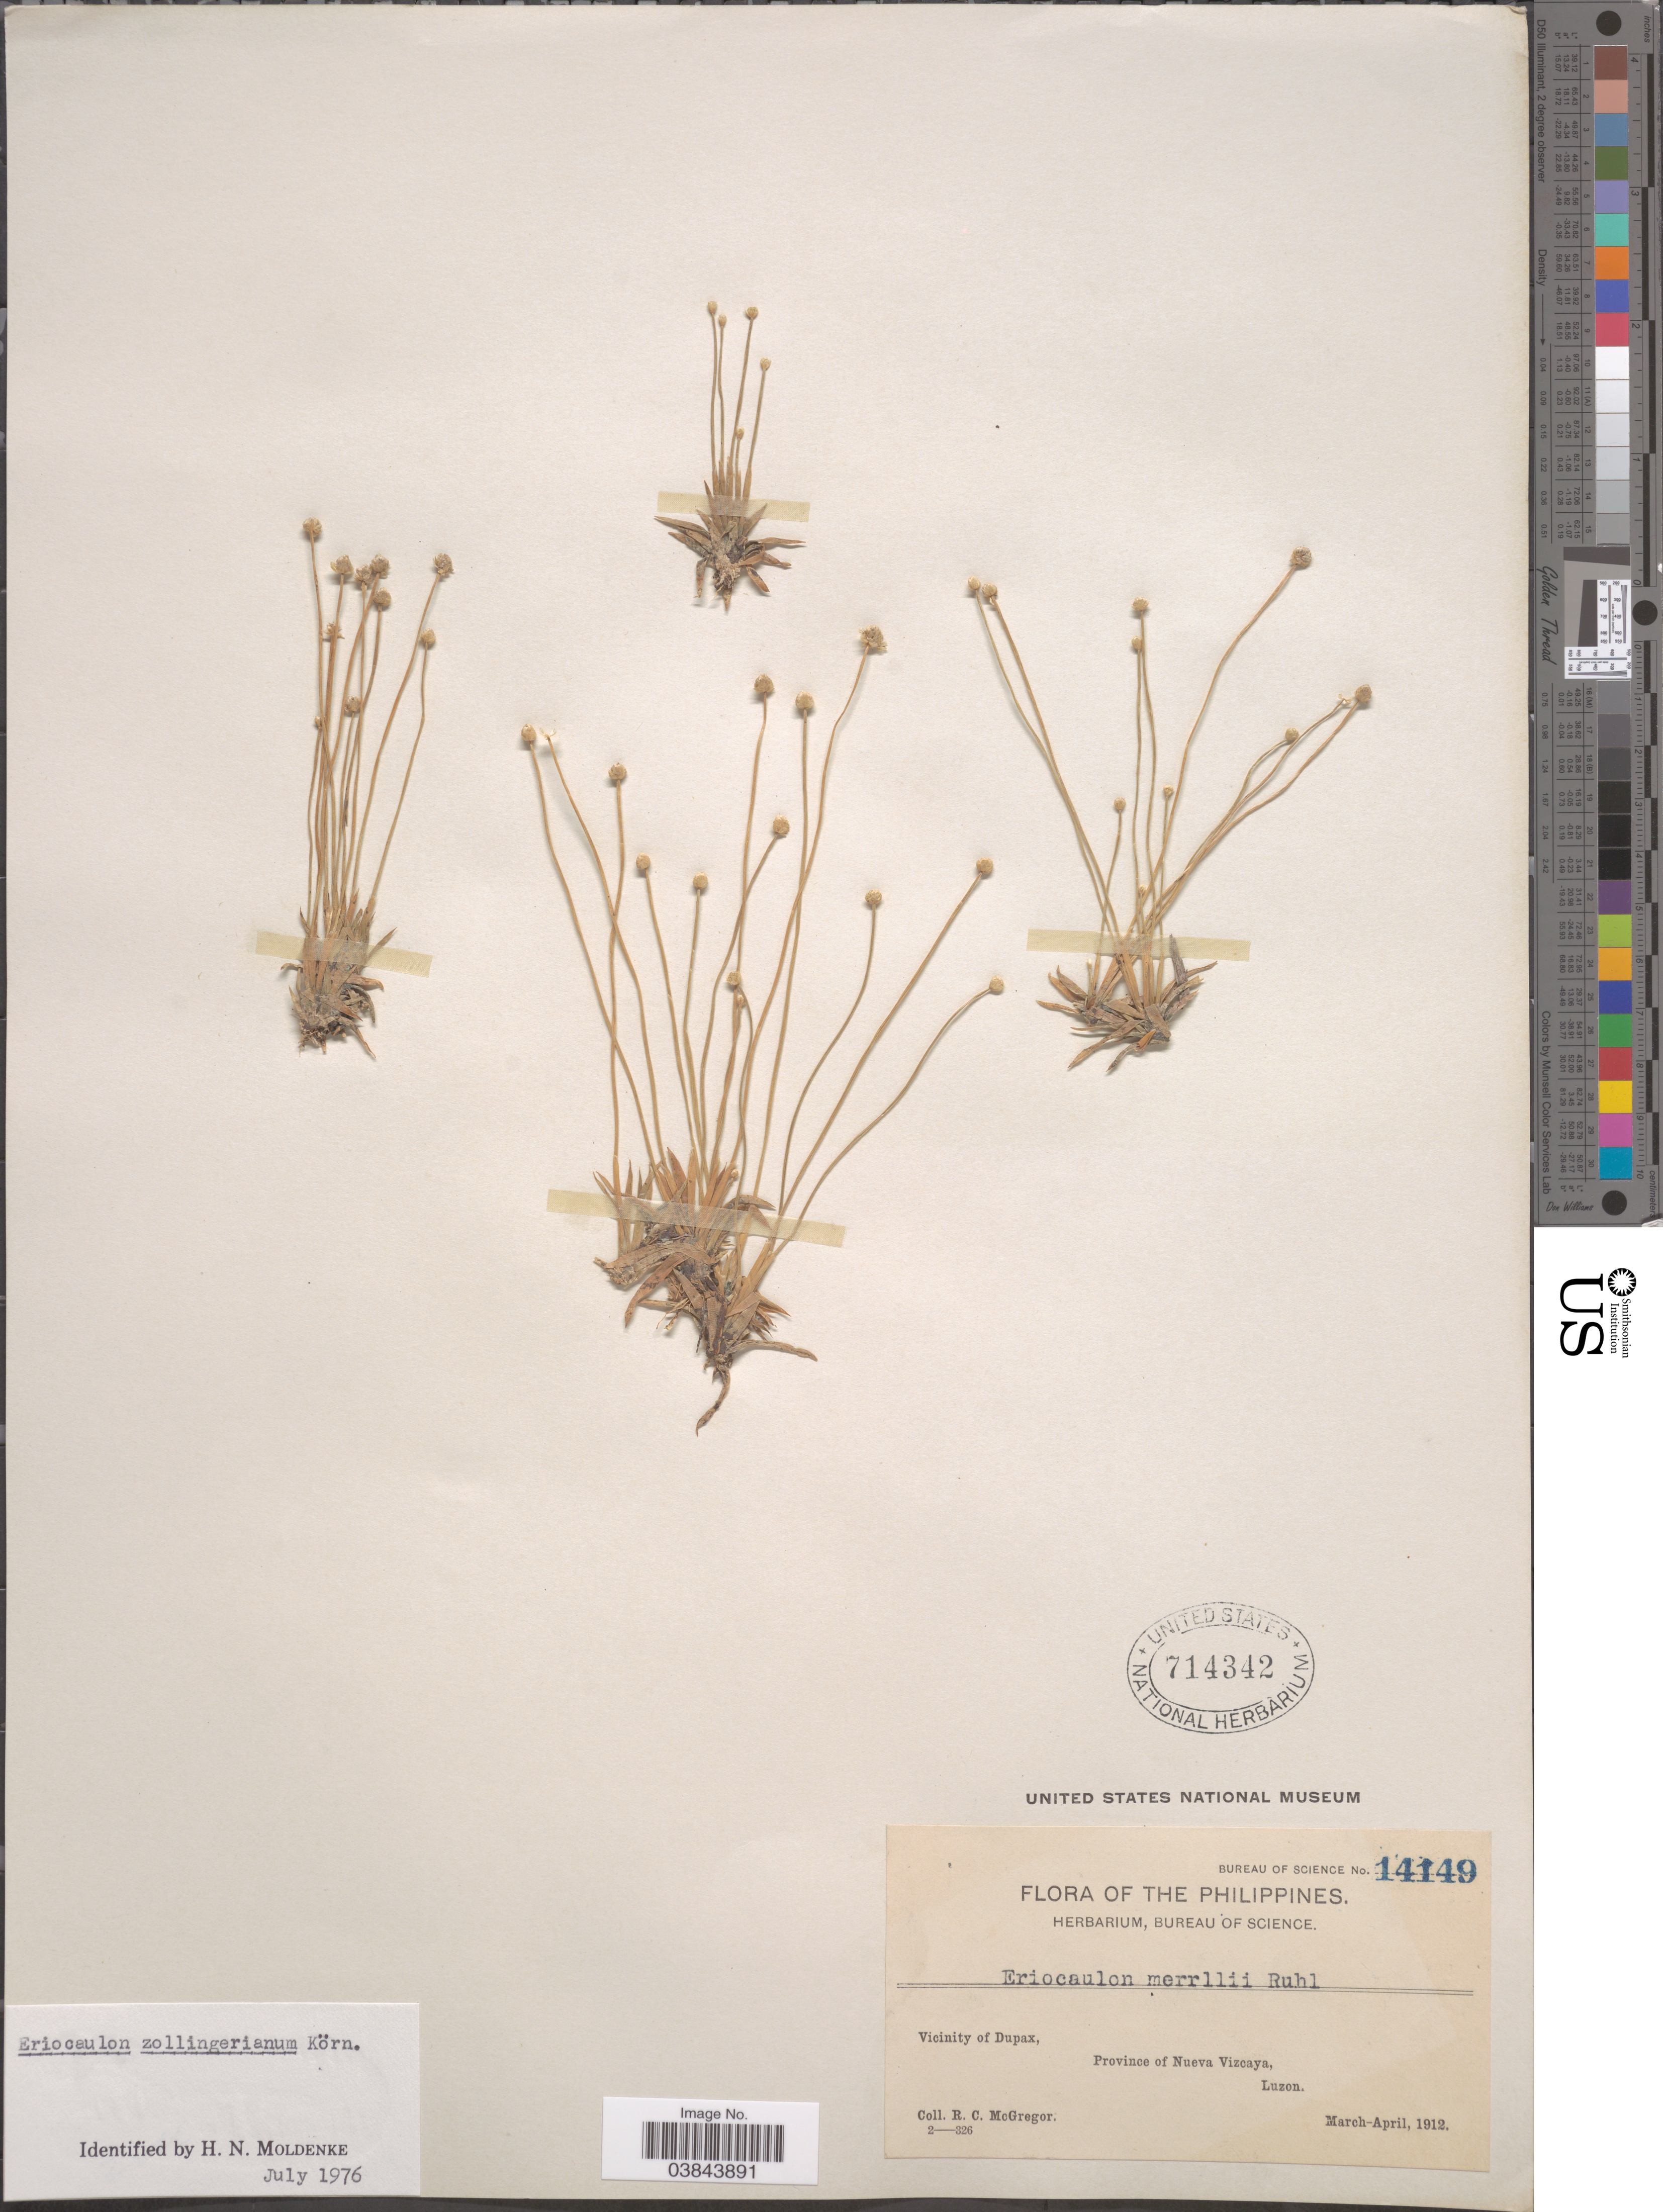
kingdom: Plantae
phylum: Tracheophyta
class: Liliopsida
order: Poales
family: Eriocaulaceae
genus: Eriocaulon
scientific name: Eriocaulon zollingerianum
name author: Körn.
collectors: R. C. McGregor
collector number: Bureau of Science 14149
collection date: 1912-03/1912-04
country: Philippines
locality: Vicinity of Dupax, Province of Nueva Vizcaya, Luzon.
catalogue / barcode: US 714342